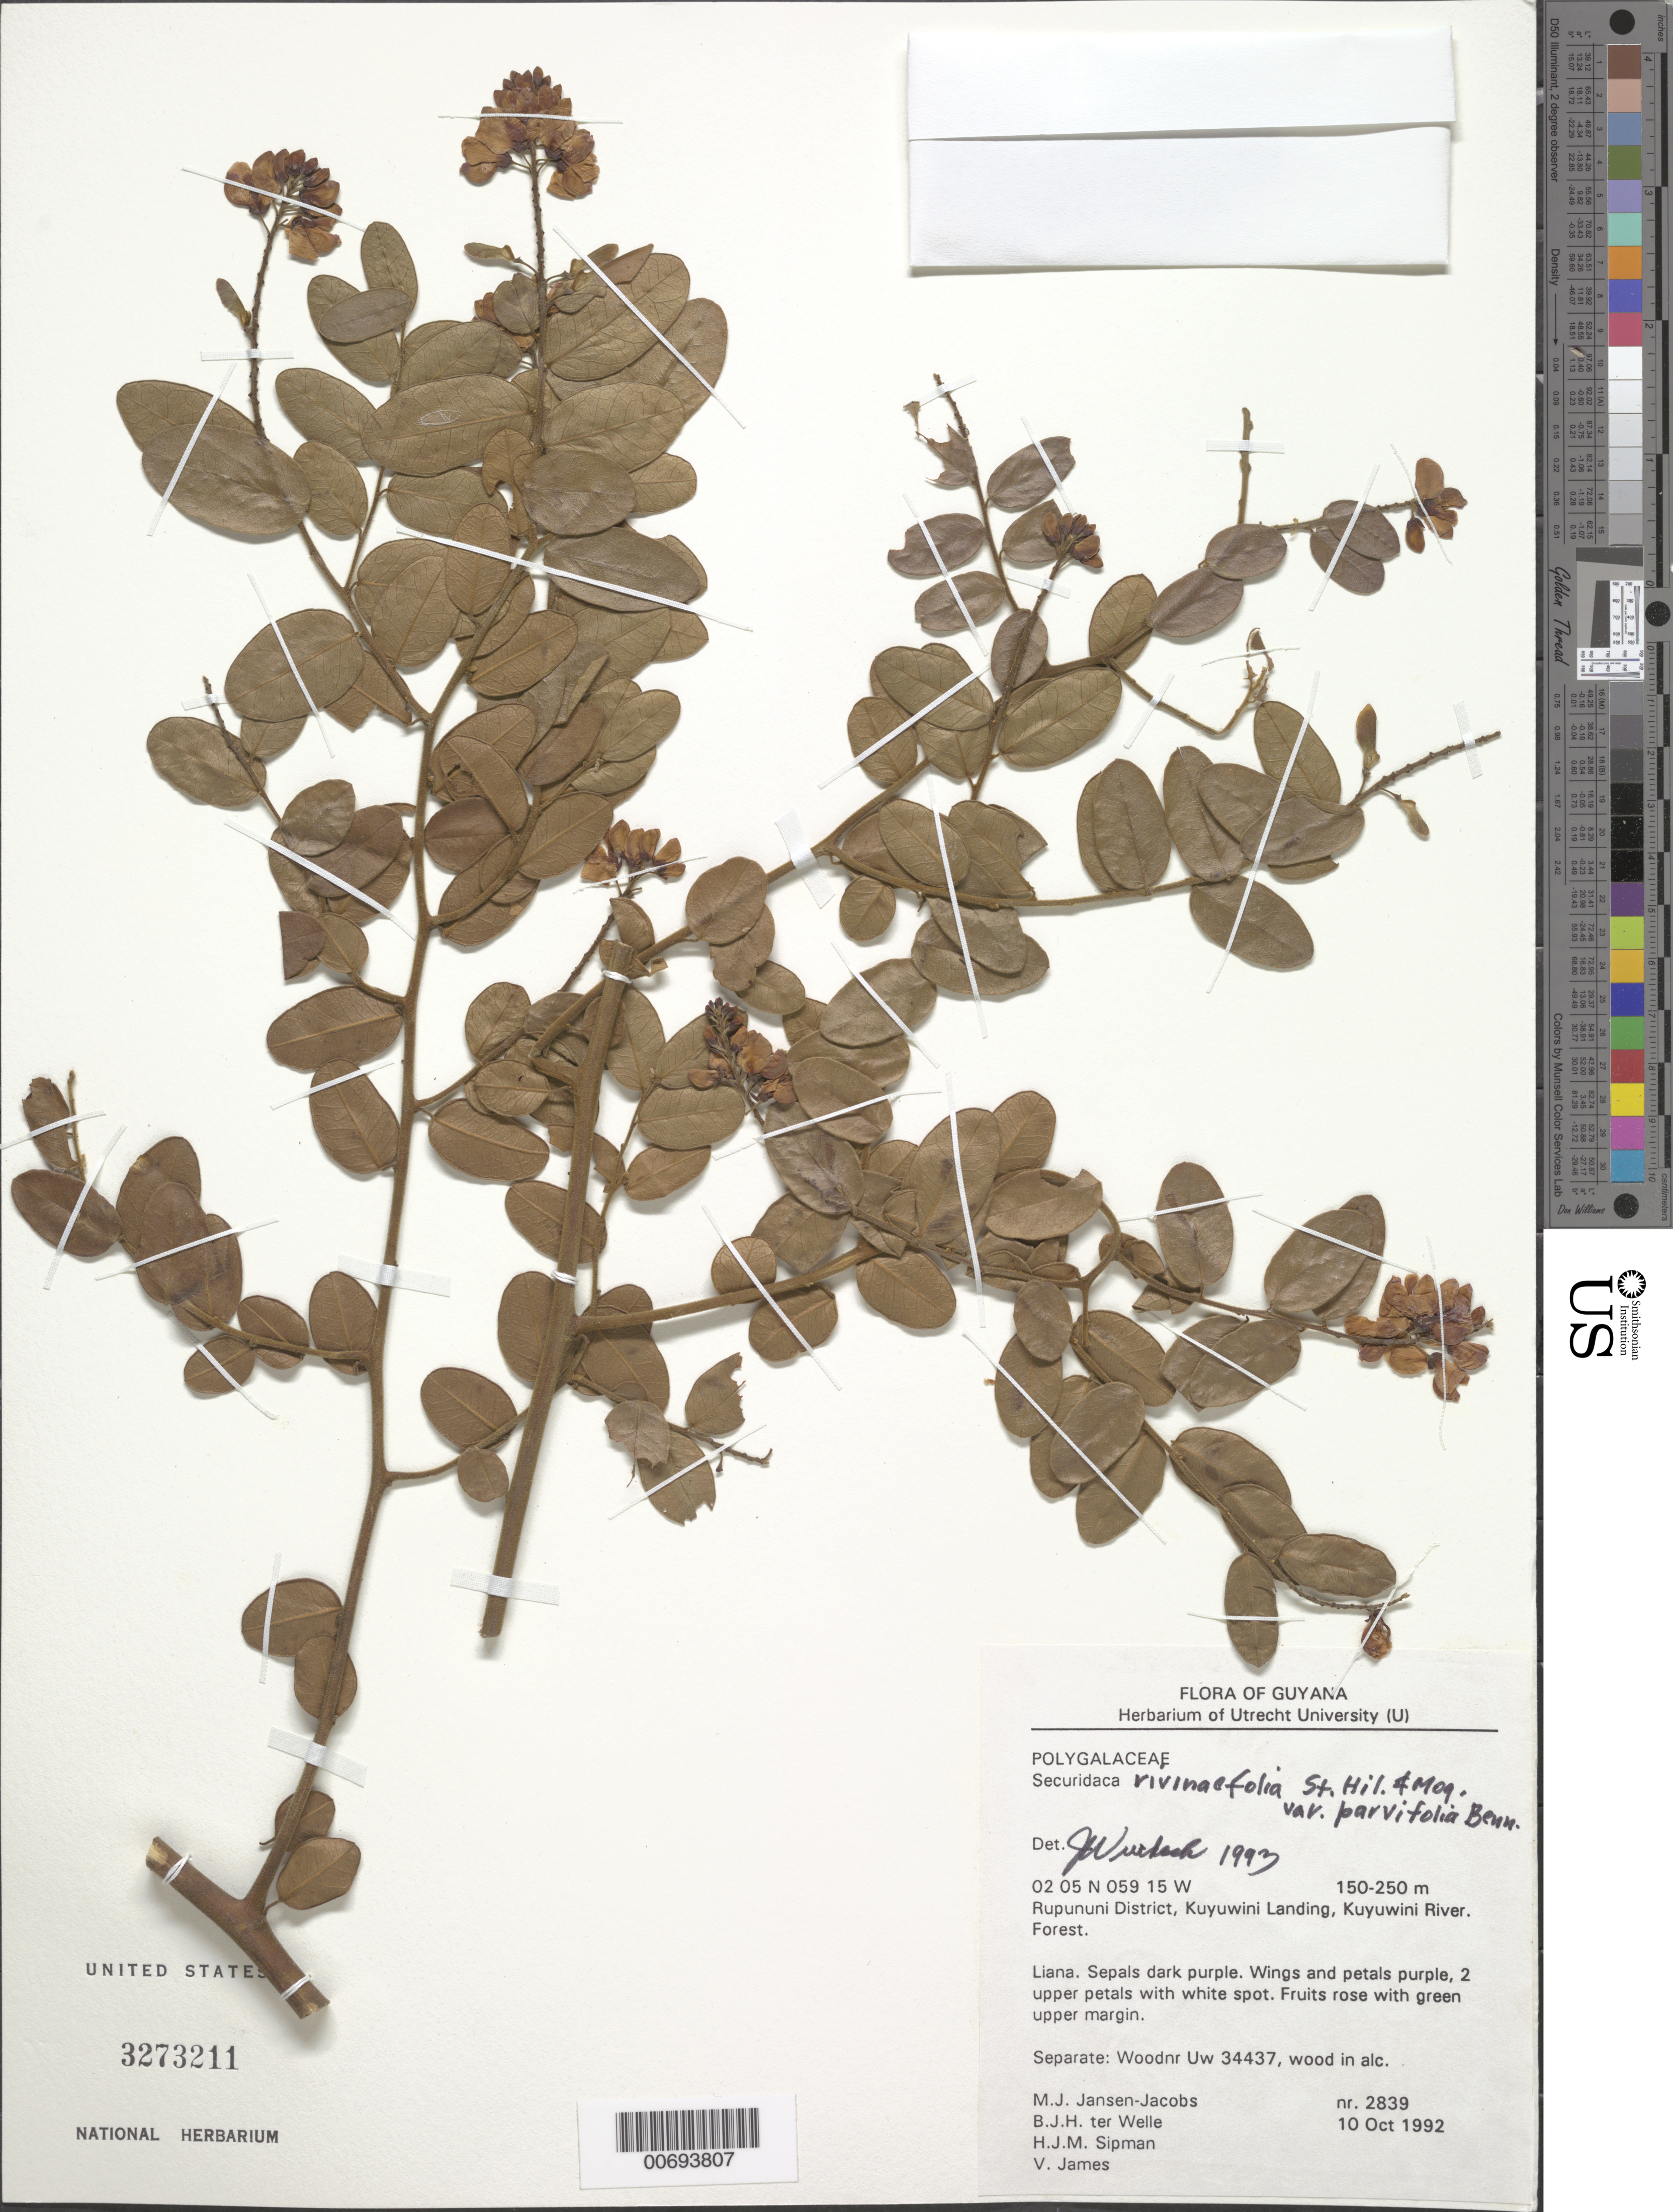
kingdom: Plantae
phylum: Tracheophyta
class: Magnoliopsida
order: Fabales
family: Polygalaceae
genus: Securidaca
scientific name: Securidaca rivinifolia var. parvifolia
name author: A.W. Benn.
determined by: Wurdack, John J., (US), US (UNITED STATES)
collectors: M. J. Jansen-Jacobs, B. Welle, H. J. M. Sipman & V. James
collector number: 2839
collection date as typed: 10-Oct-92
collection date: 1992-10-10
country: Guyana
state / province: U. Takutu-U. Essequibo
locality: Kuyuwini Landing, Kuyuwini River, Rupununi District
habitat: Forest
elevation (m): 150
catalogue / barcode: US 3273211